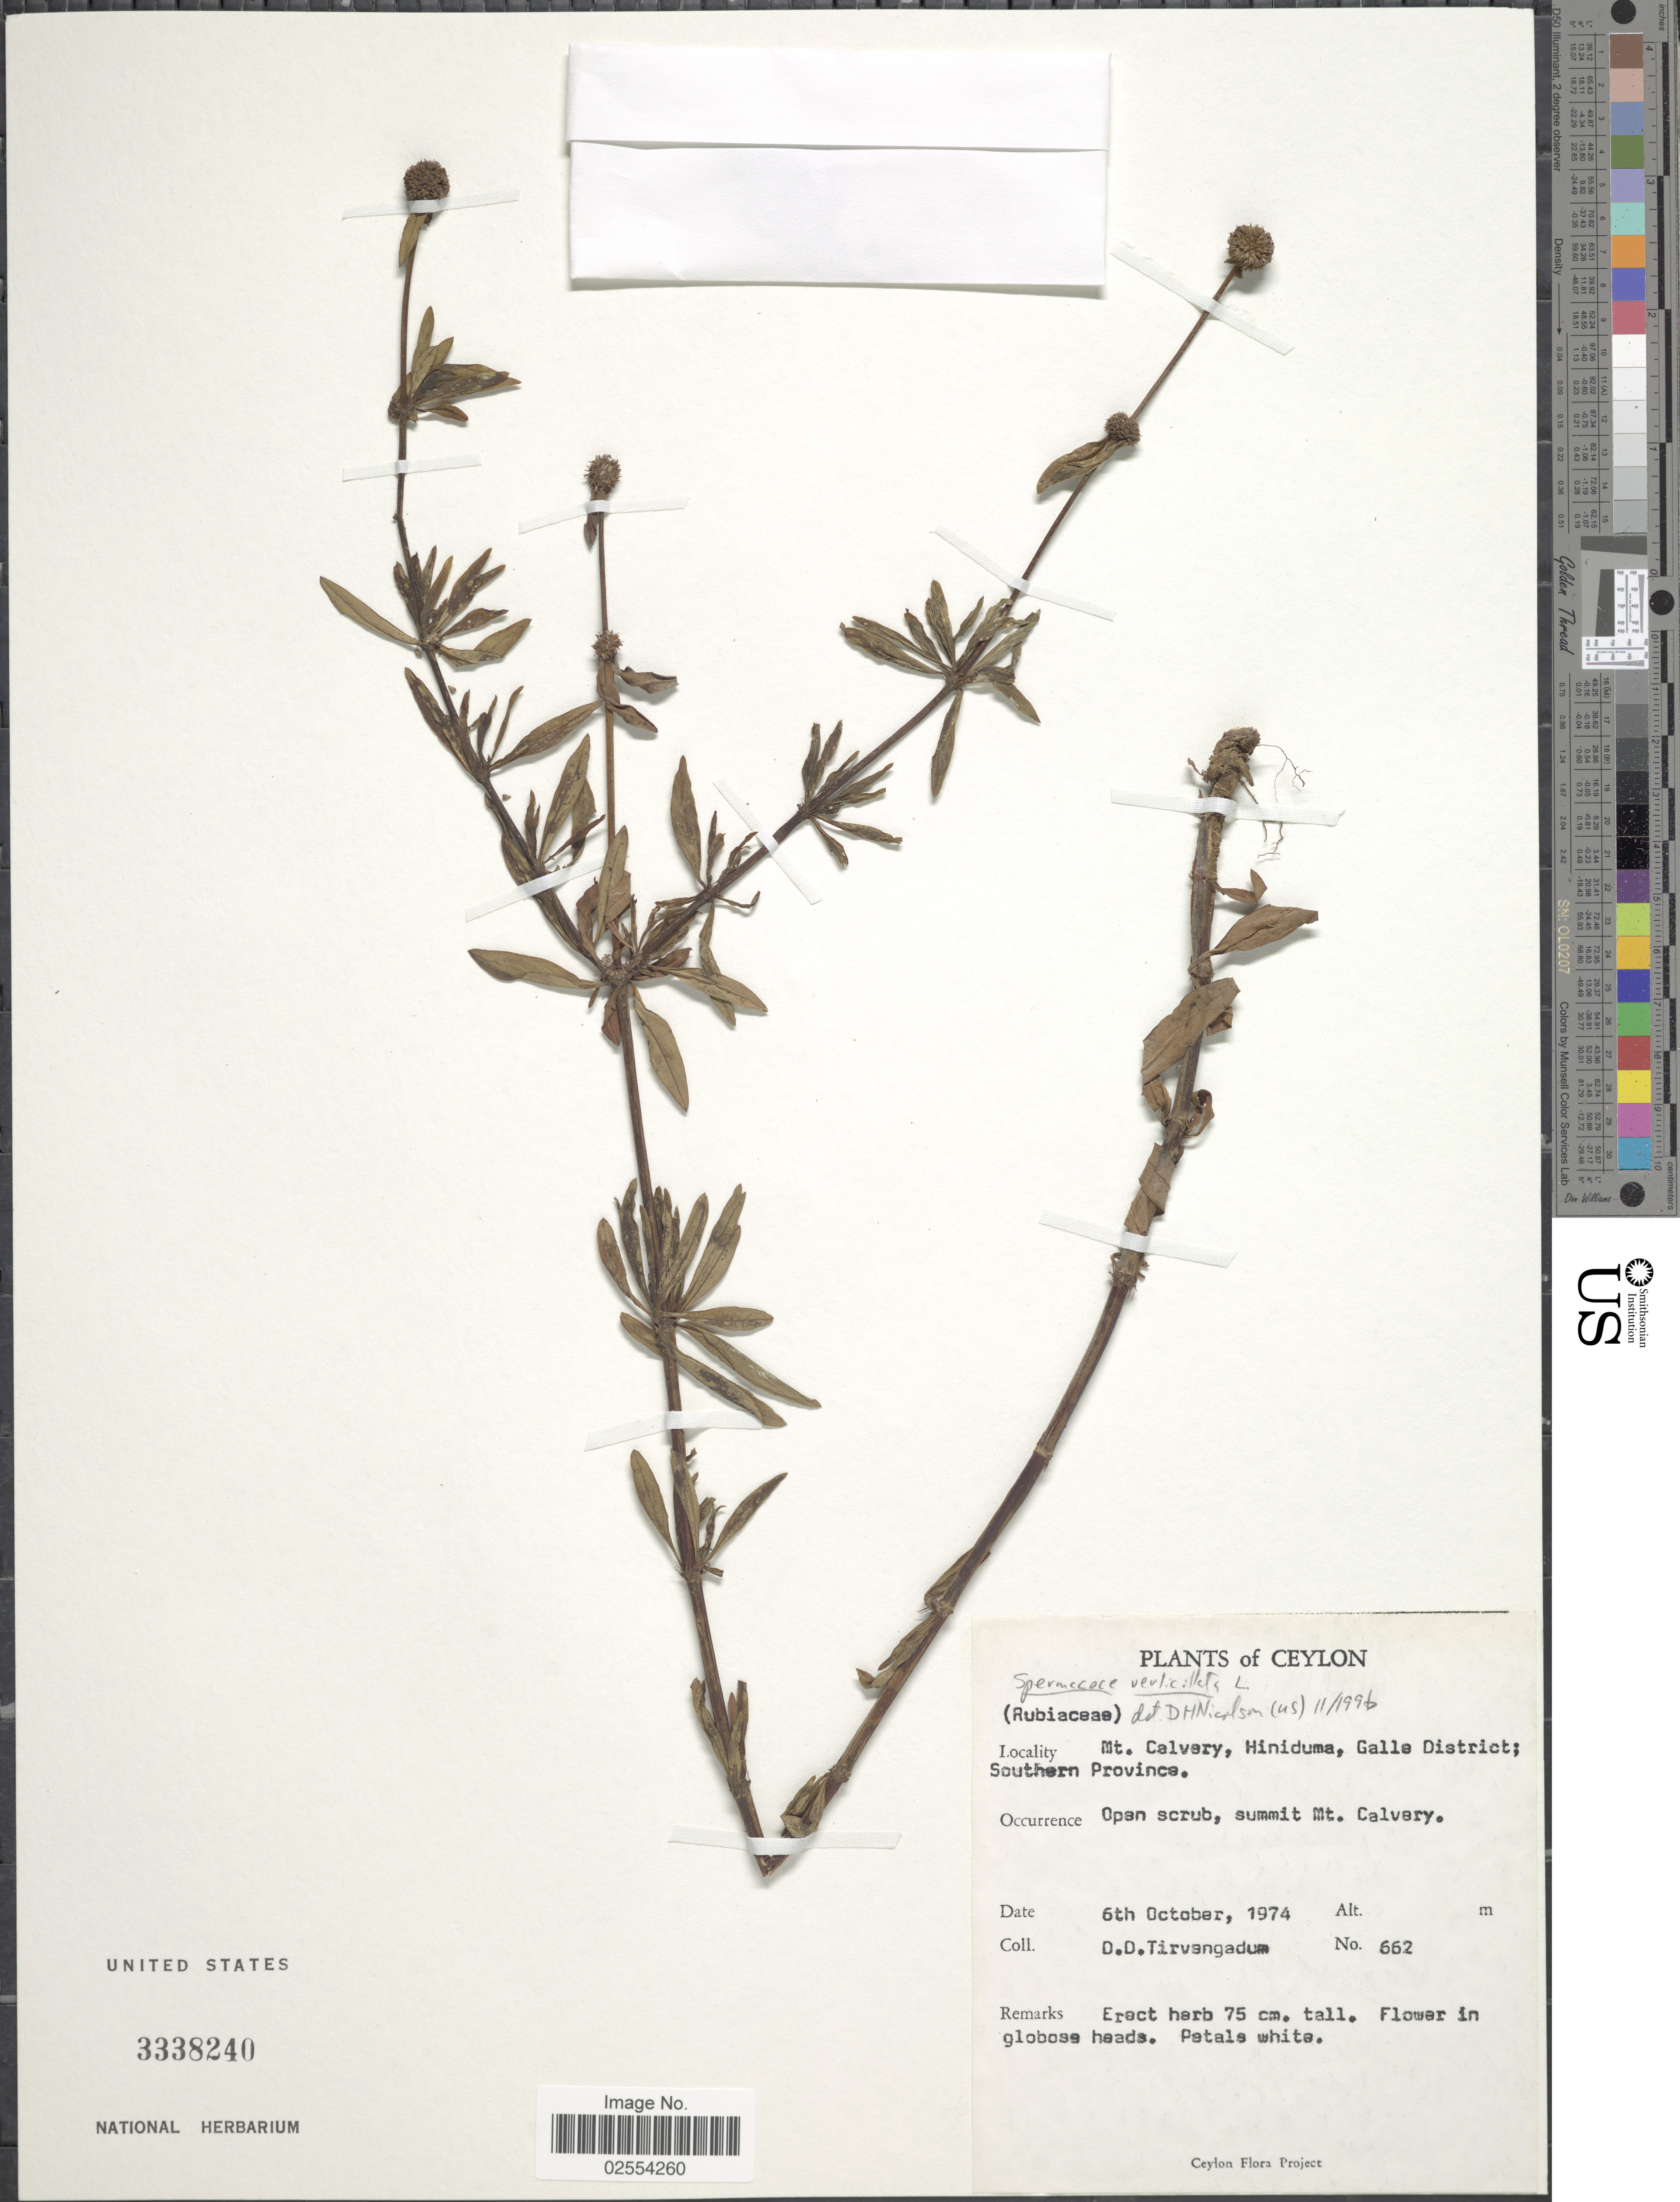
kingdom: Plantae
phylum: Tracheophyta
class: Magnoliopsida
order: Gentianales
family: Rubiaceae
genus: Spermacoce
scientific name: Spermacoce verticillata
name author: L.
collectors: D. Tirvengadum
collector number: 662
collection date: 1974-10-06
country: Sri Lanka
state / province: Southern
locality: Ceylon, Mt Calvery, Hiniduma, Galle District, Open scrub, summit Mt Calvery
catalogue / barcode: US 3338240